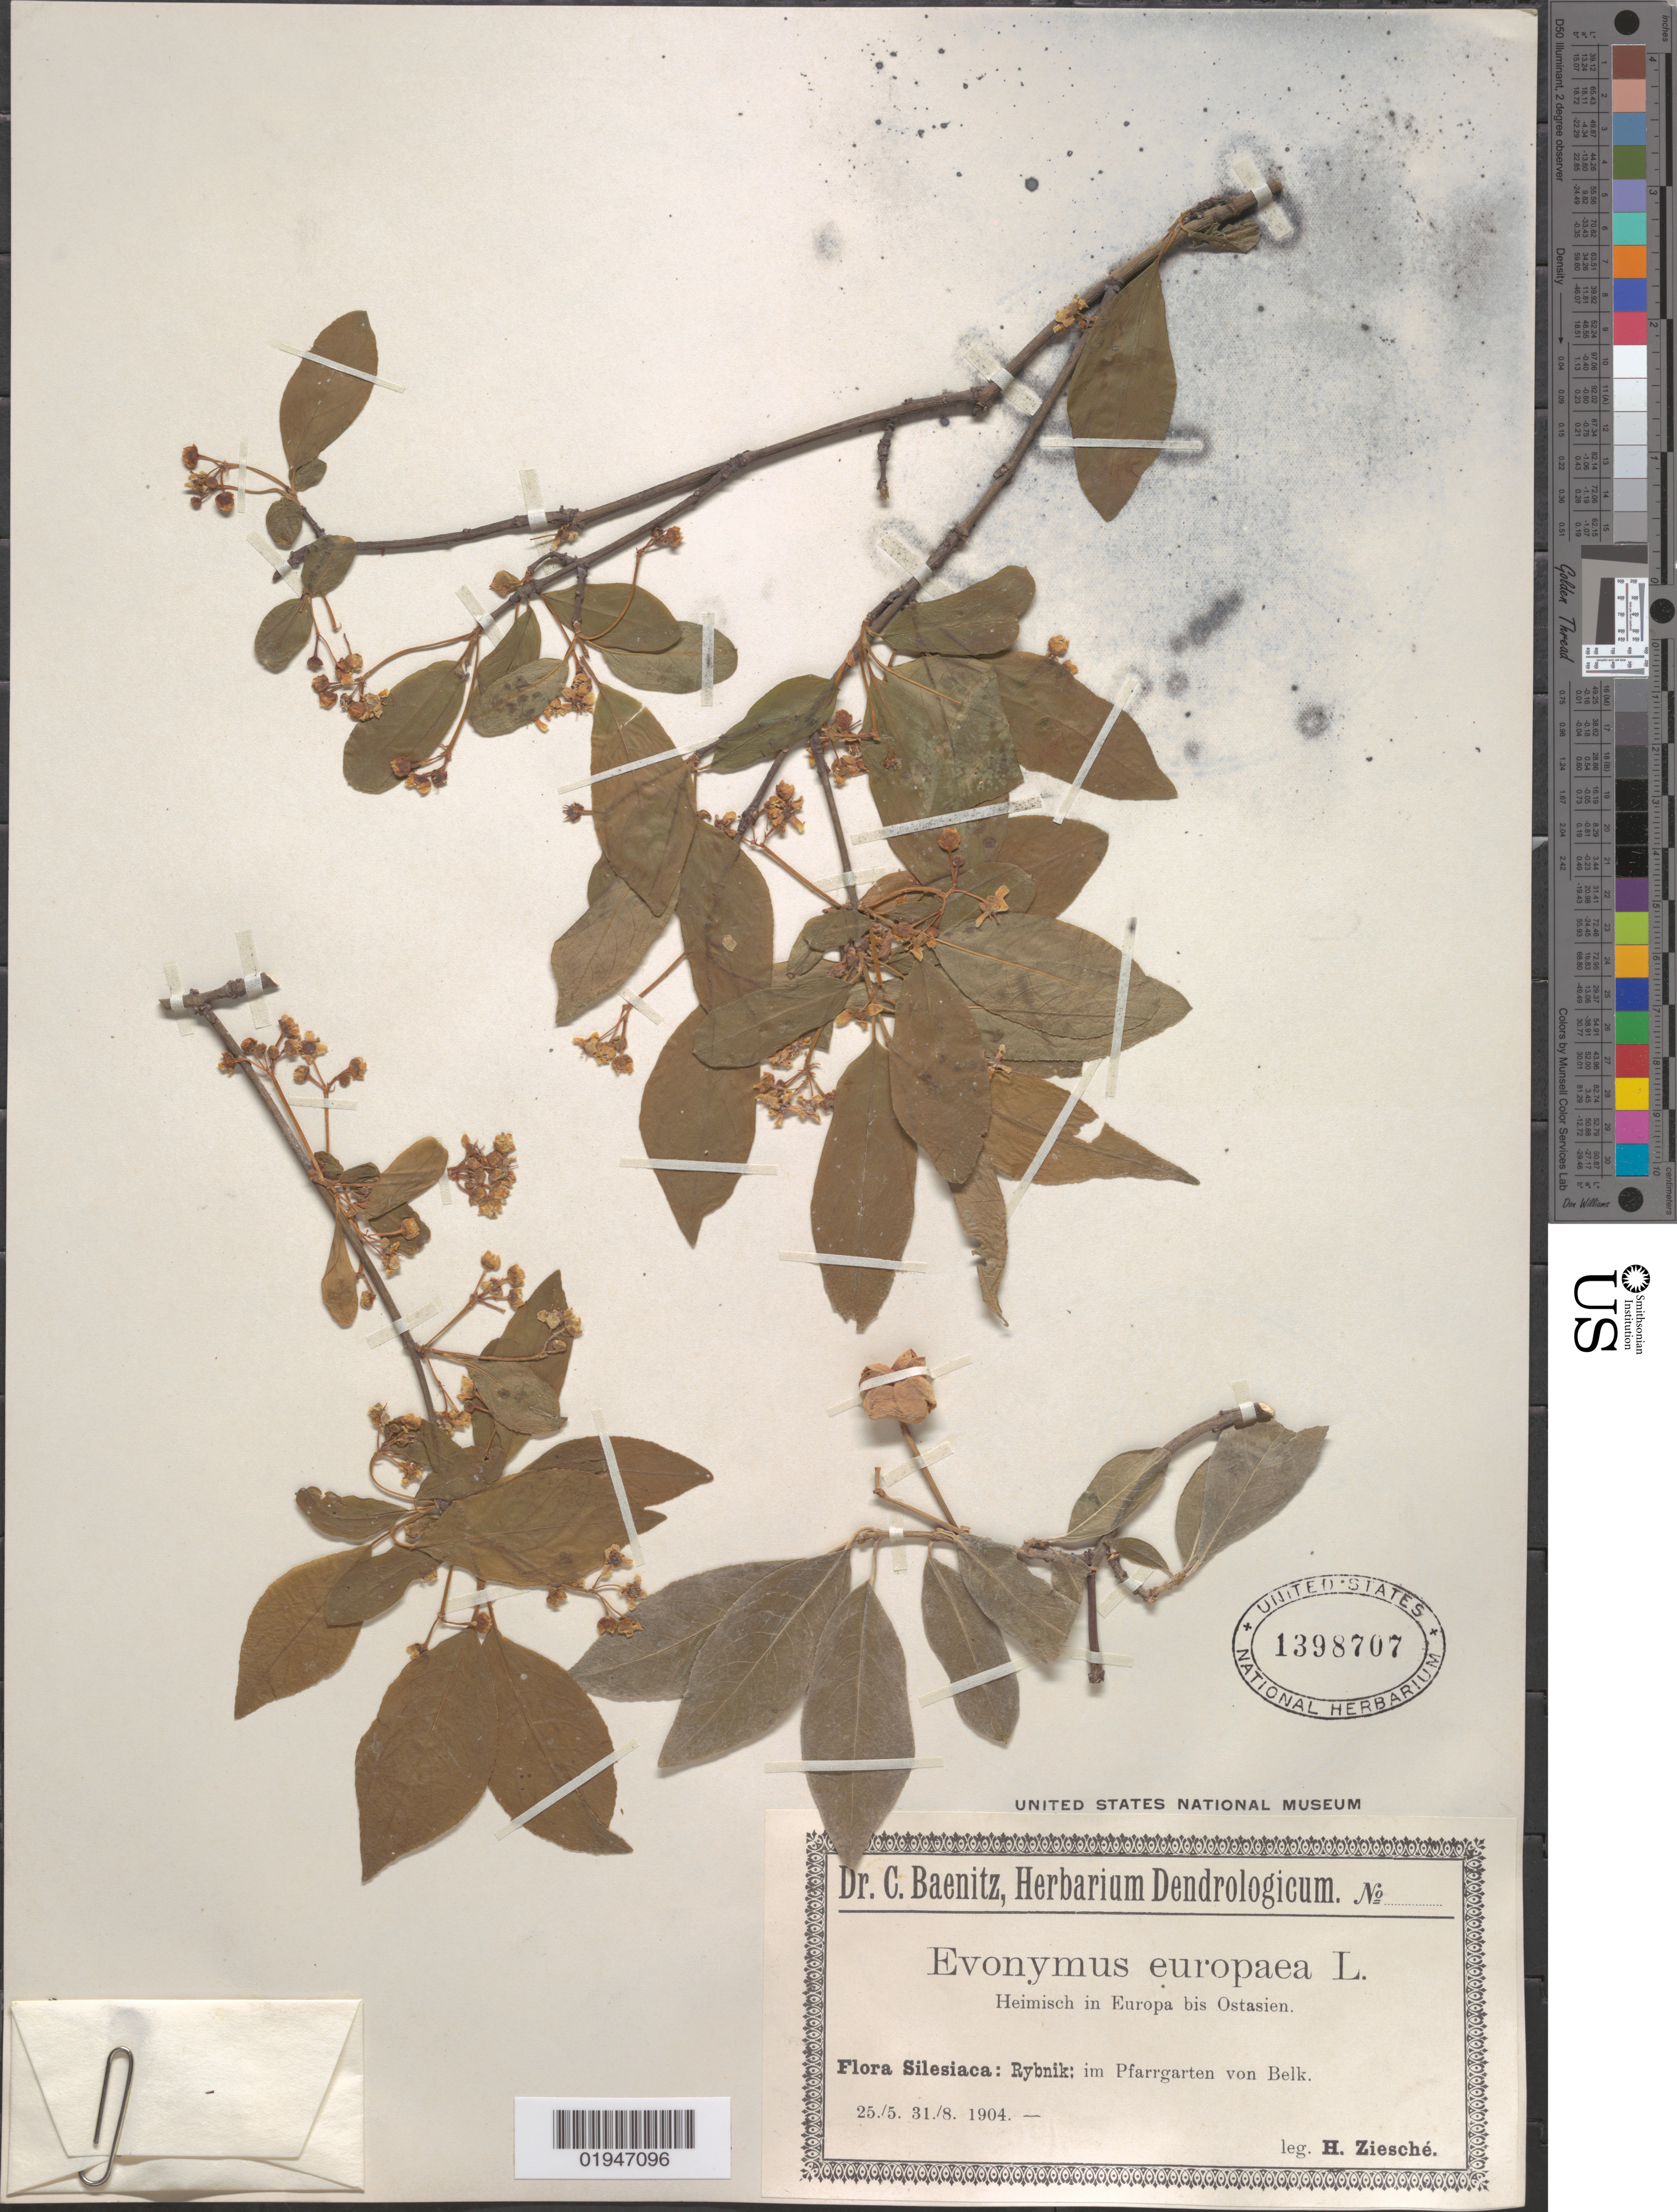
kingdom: Plantae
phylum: Tracheophyta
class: Magnoliopsida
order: Celastrales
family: Celastraceae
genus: Euonymus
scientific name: Euonymus europaeus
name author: L.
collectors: H. Ziesché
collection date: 1904-05-25/1904-08-31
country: Poland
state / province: Slaskie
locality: Rybnik: im Pfarrgarten von Belk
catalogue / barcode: US 1398707